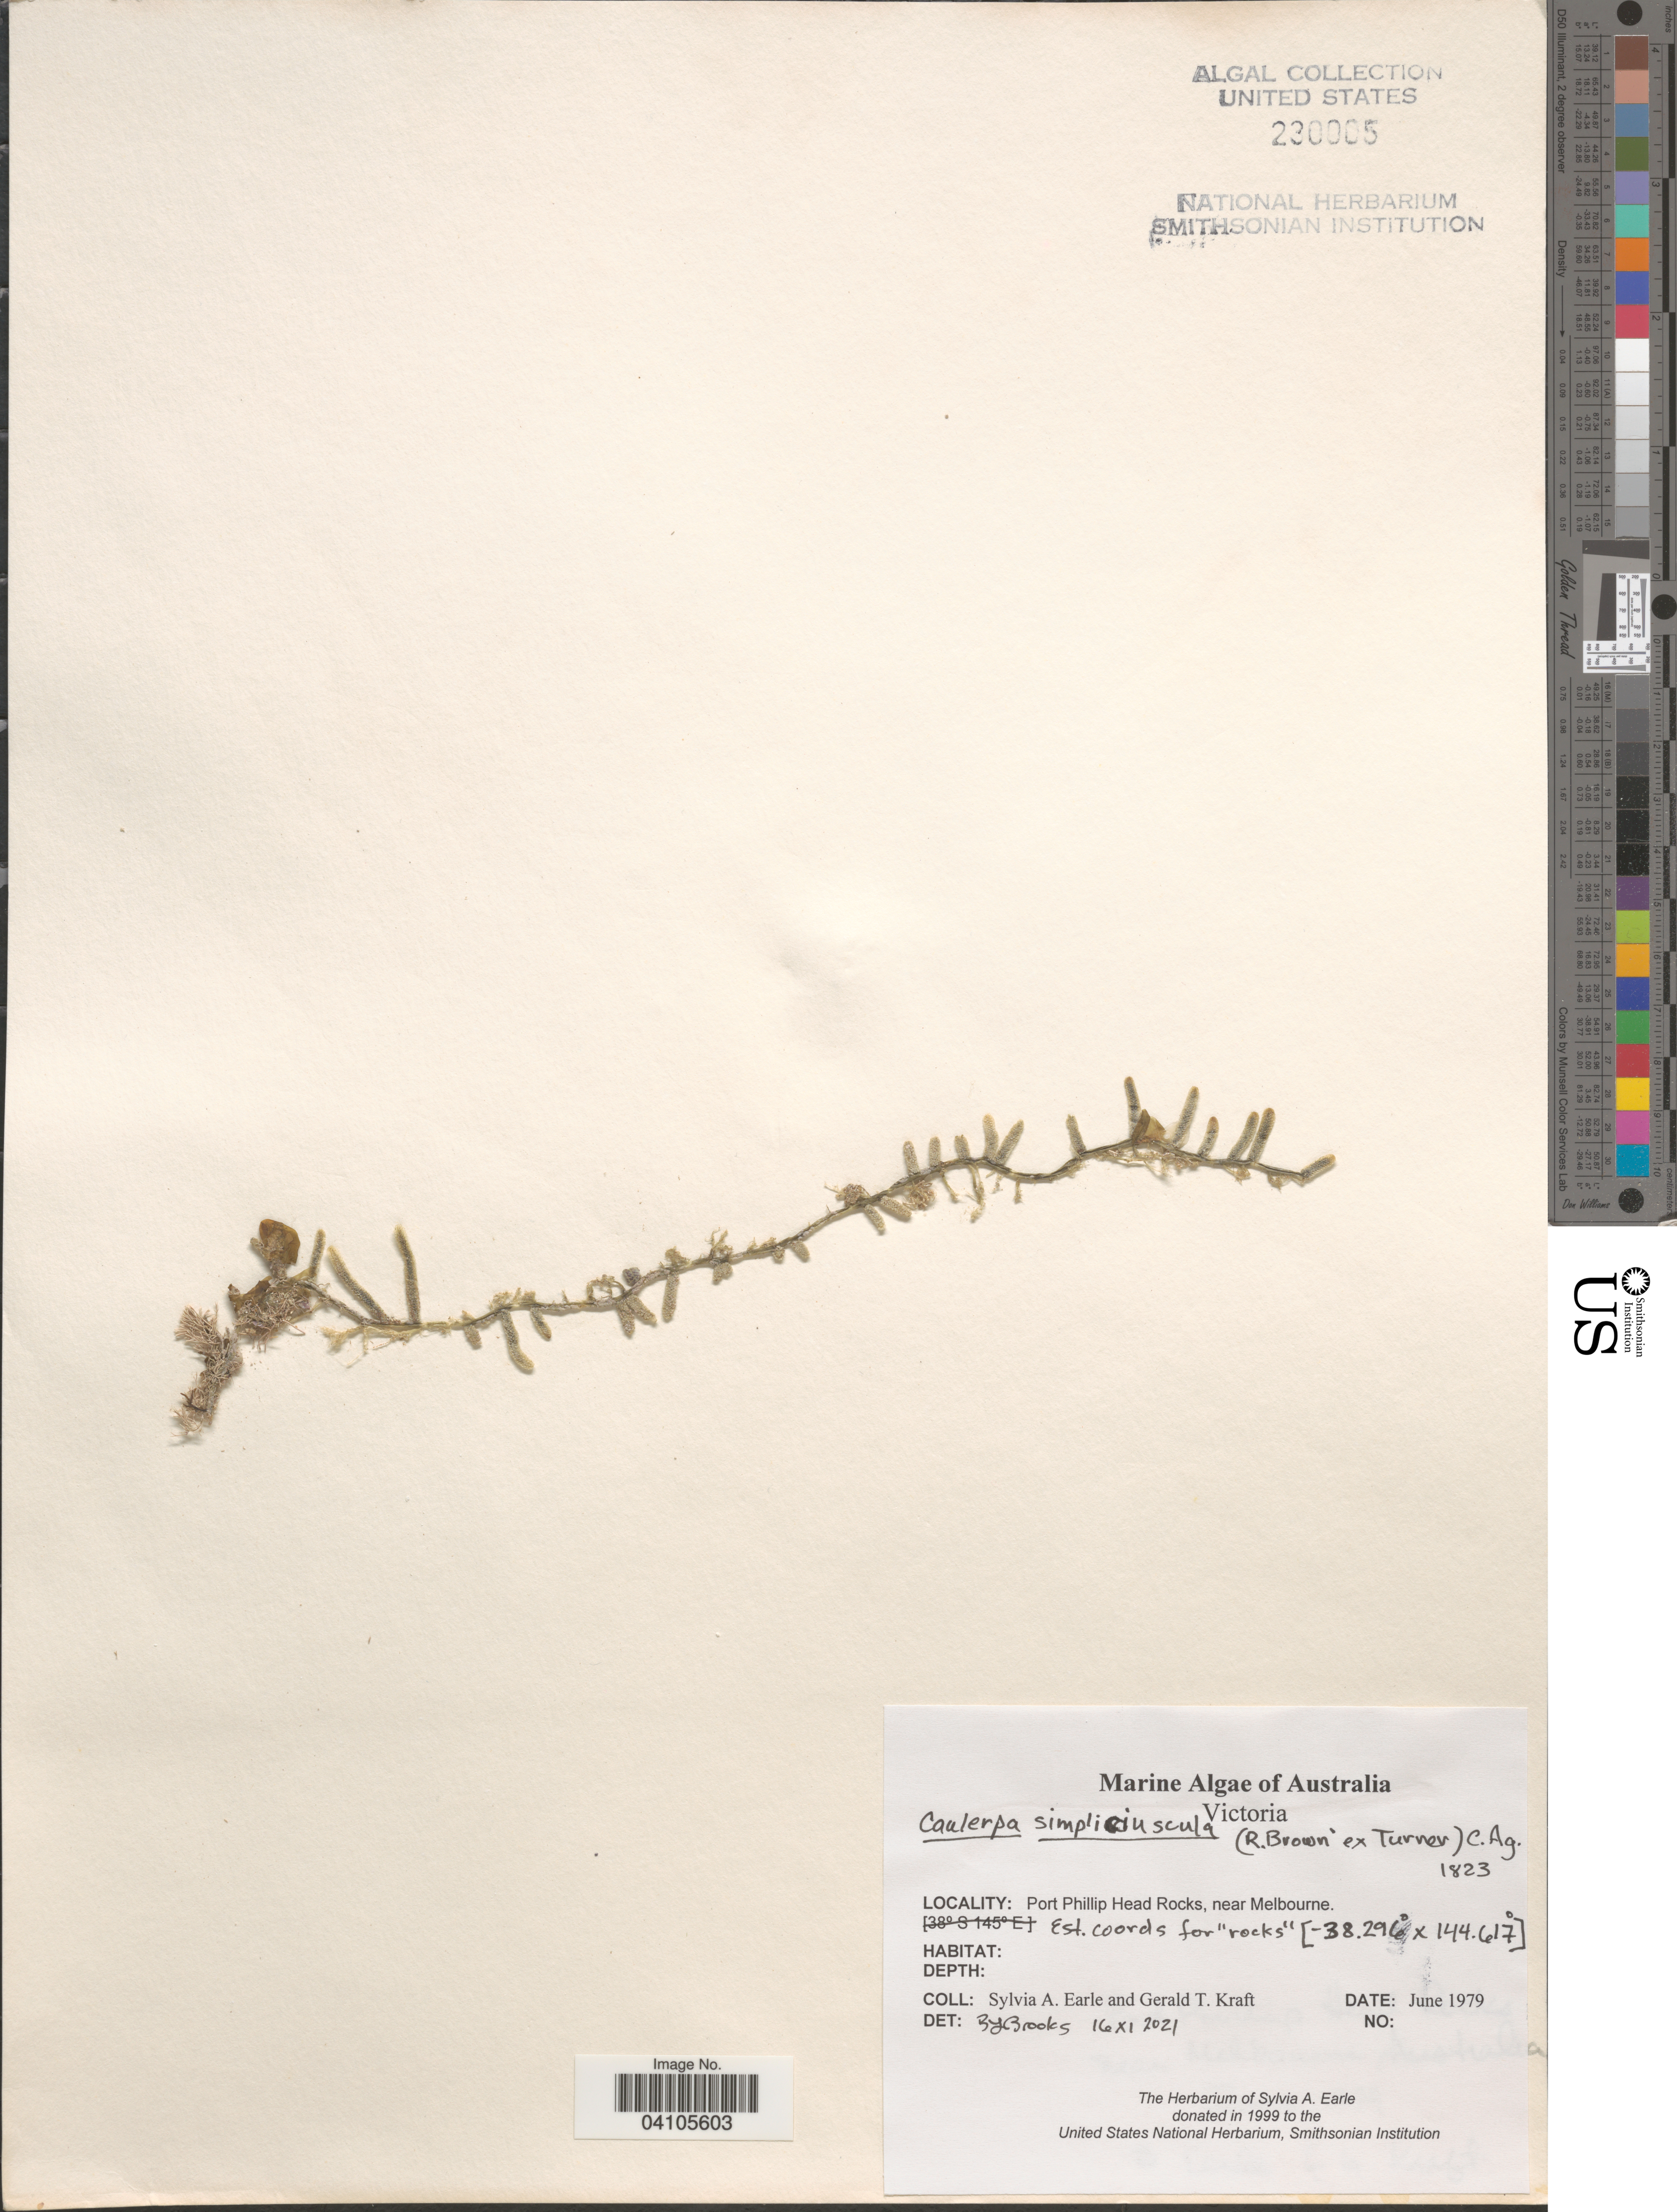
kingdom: Plantae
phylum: Chlorophyta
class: Ulvophyceae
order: Bryopsidales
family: Caulerpaceae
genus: Caulerpa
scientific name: Caulerpa simpliciuscula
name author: (R.Brown ex Turner) C. Agardh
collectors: S. A. Earle & G. T. Kraft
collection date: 1979-06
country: Australia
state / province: Victoria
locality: Victoria. Port Phillip Head Rocks, near Melbourne.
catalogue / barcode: US 230005